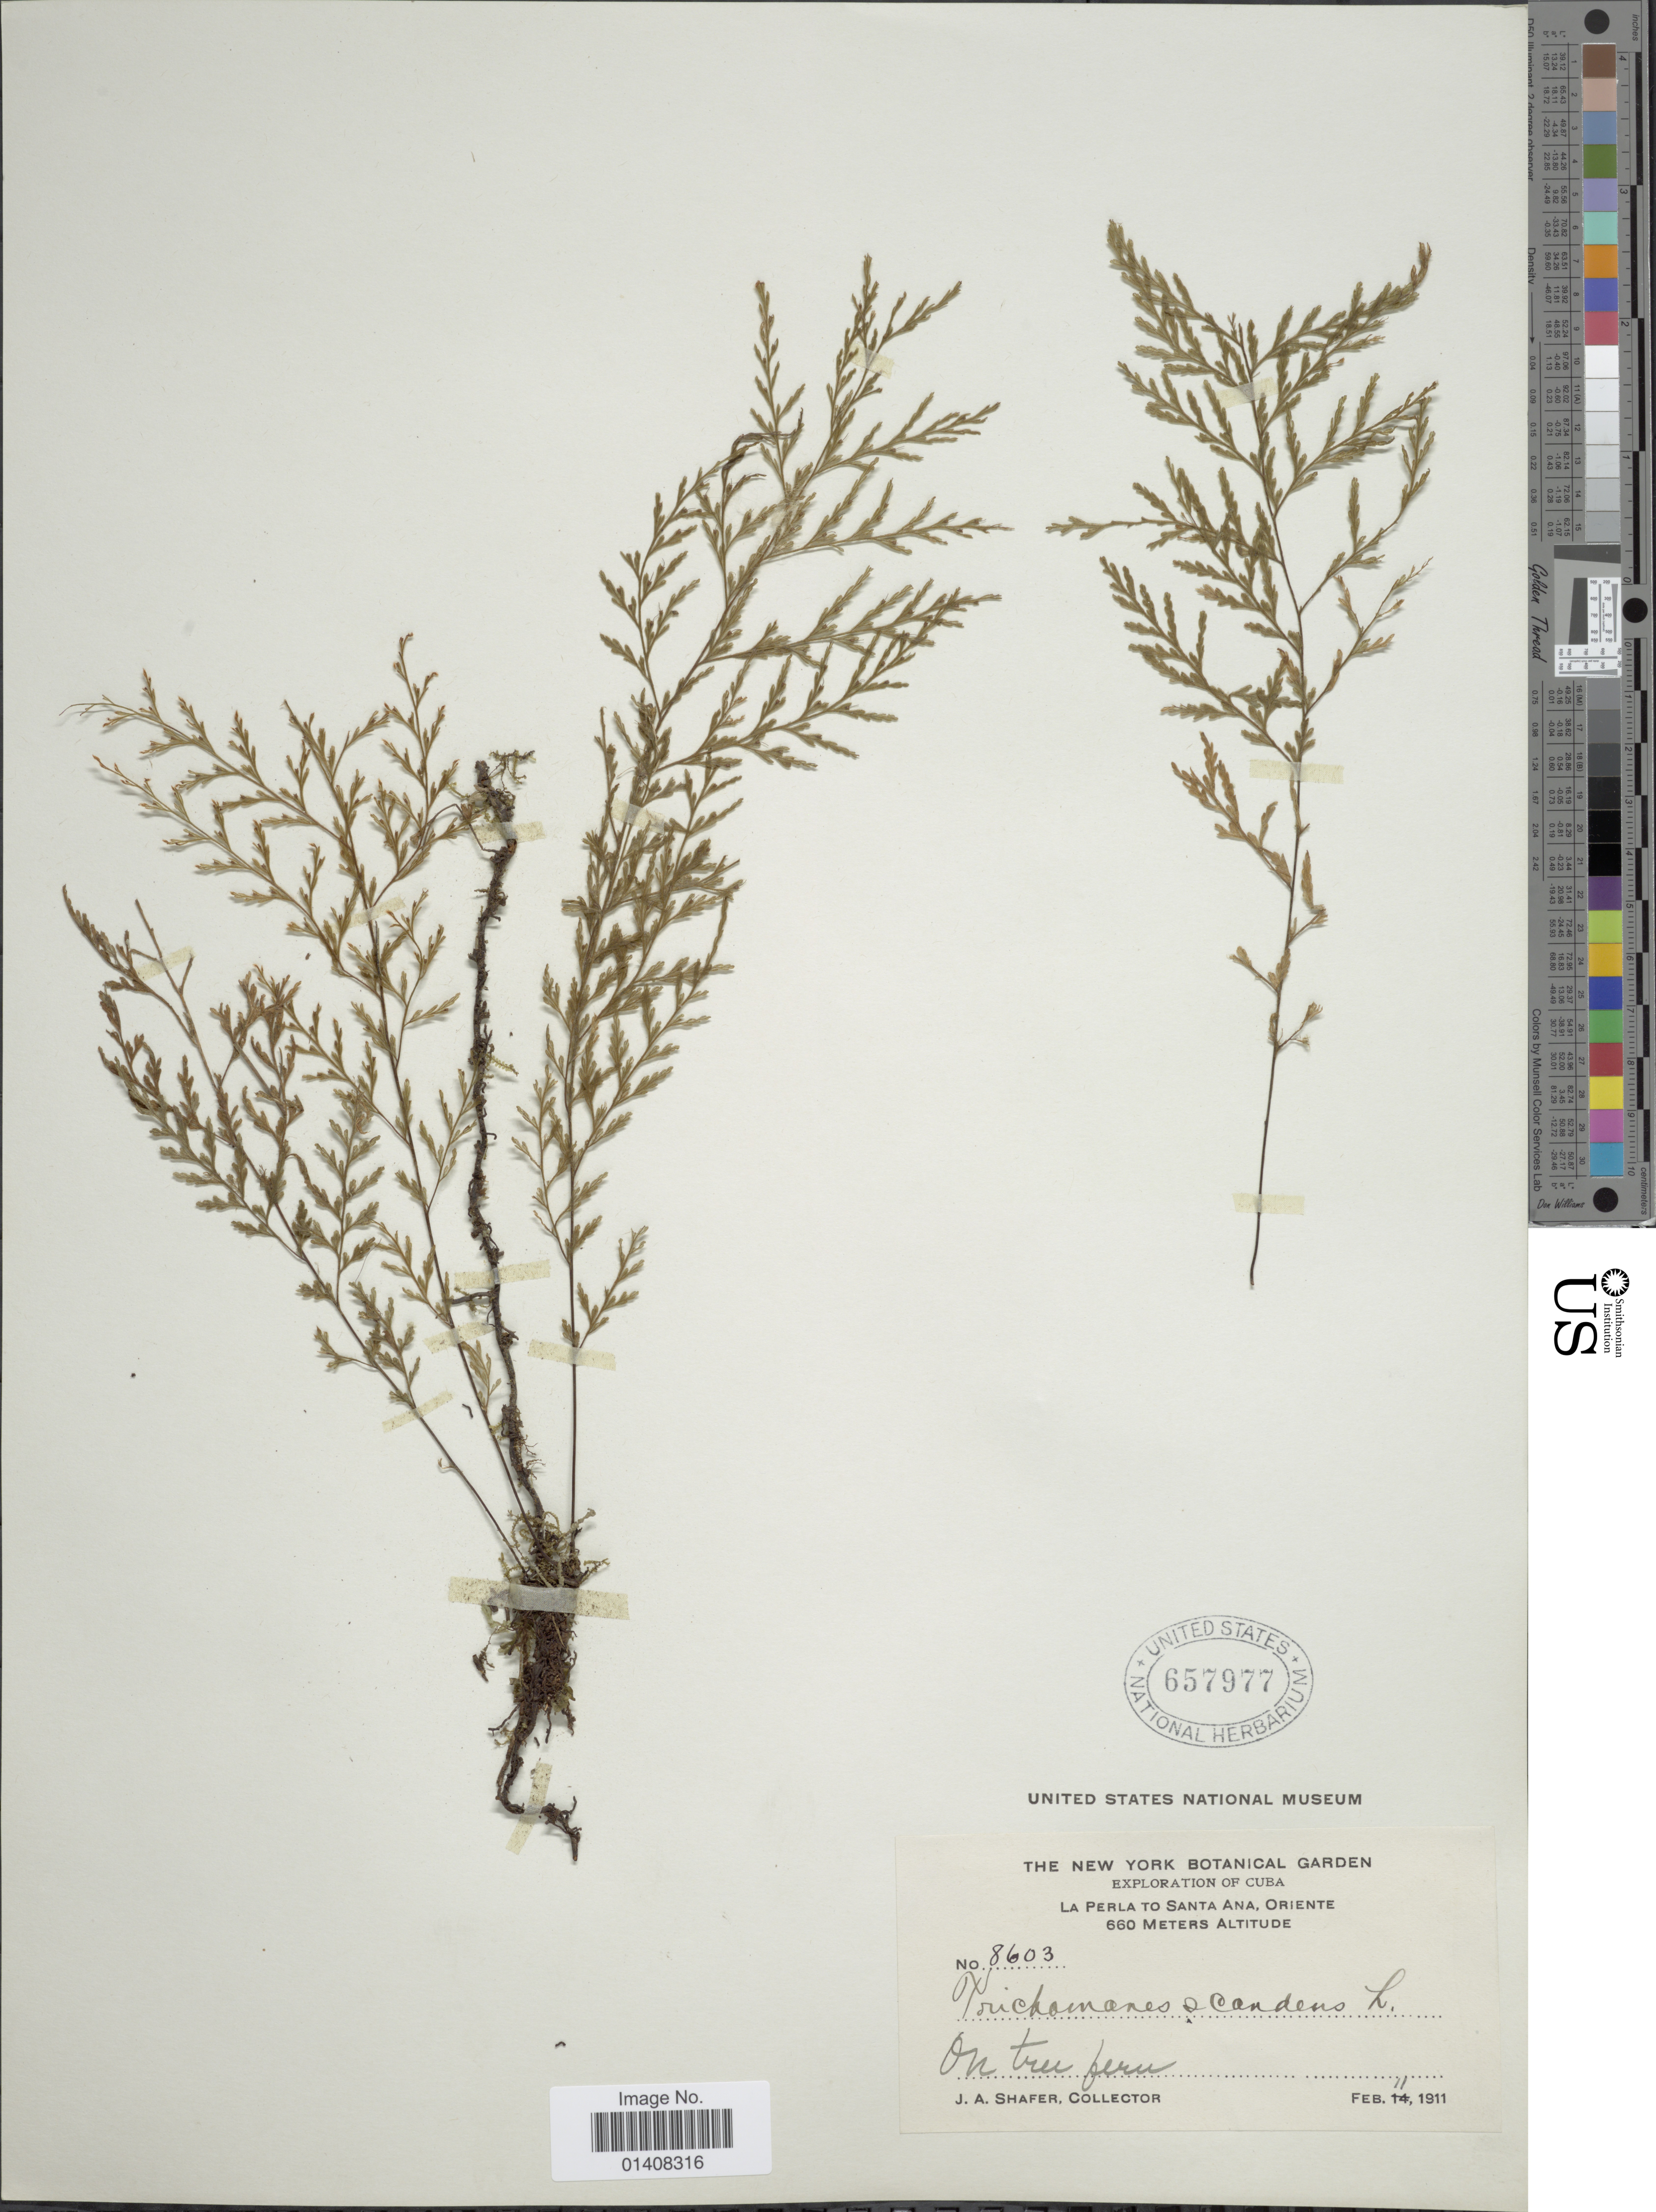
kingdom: Plantae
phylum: Tracheophyta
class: Polypodiopsida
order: Hymenophyllales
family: Hymenophyllaceae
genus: Trichomanes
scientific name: Trichomanes scandens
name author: L.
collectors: J. A. Shafer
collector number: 8603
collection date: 1911-02-11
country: Cuba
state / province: Oriente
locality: La Perla to Santa Ana, Oriente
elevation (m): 660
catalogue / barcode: US 657977